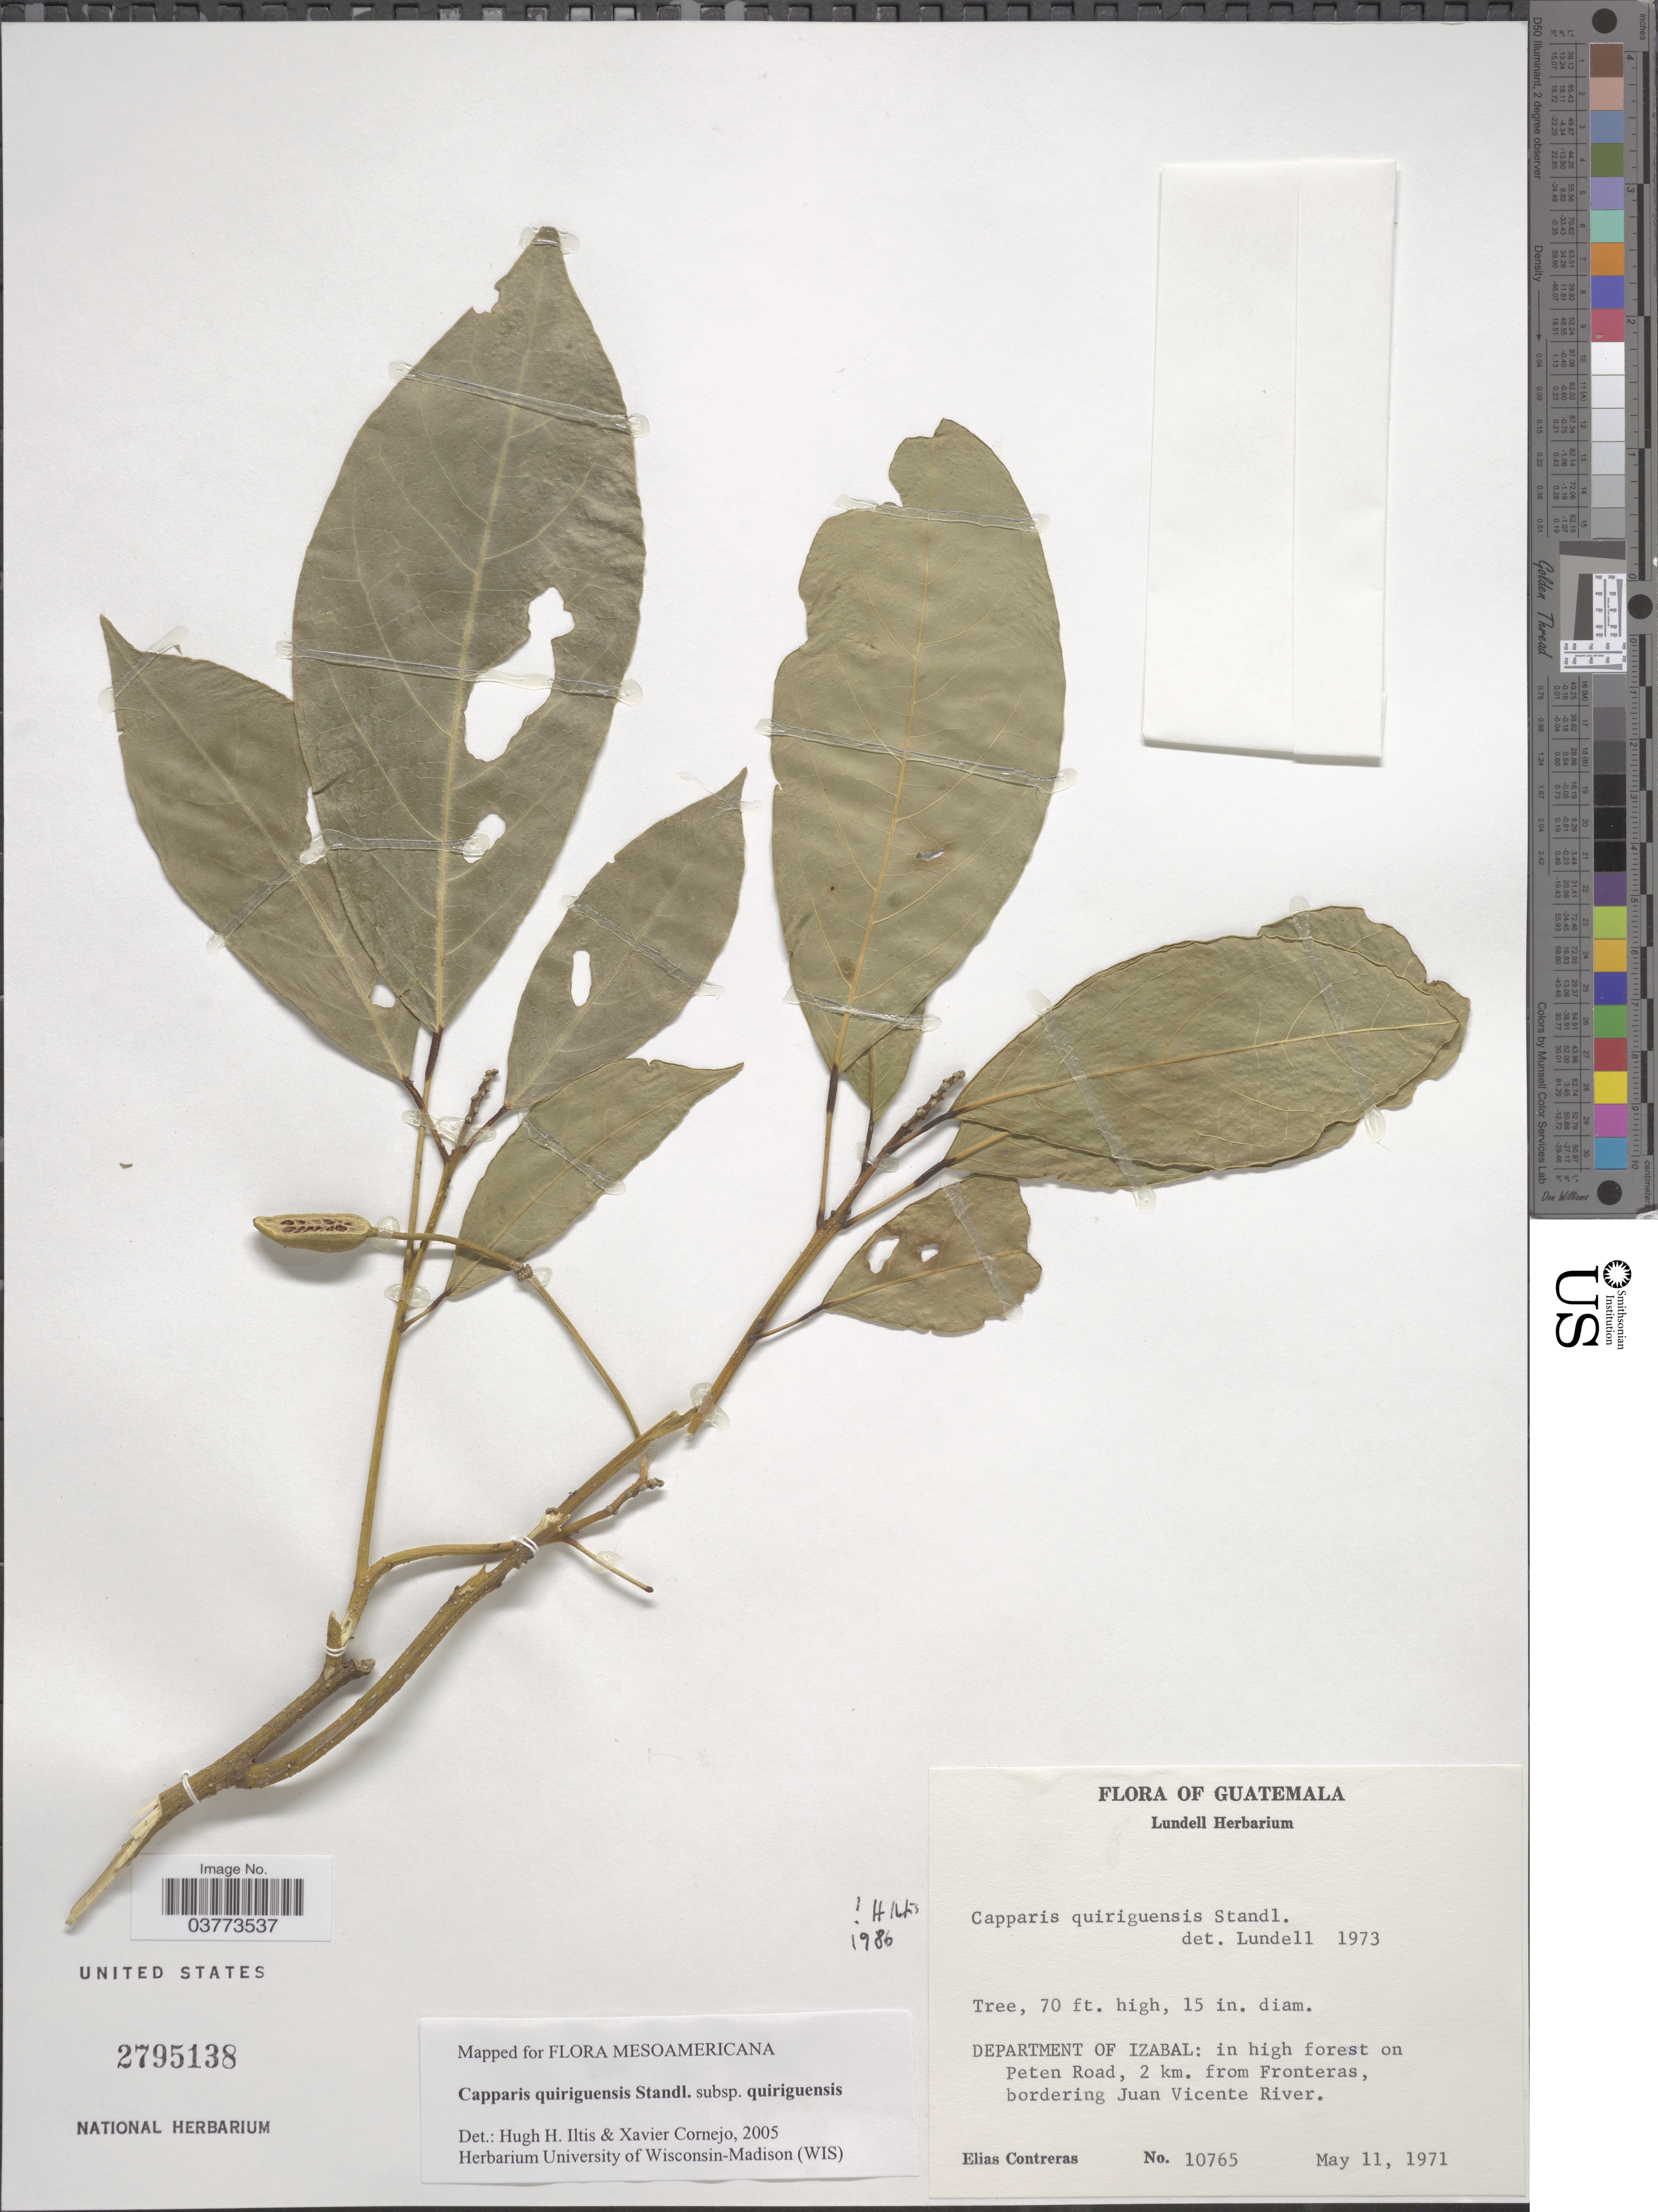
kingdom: Plantae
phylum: Tracheophyta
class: Magnoliopsida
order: Brassicales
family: Capparaceae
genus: Capparidastrum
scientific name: Capparidastrum quiriguense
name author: (Standl.) Iltis, H.H. & Cornejo, X.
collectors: E. Contreras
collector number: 10765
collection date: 1971-05-11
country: Guatemala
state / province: Izabal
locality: Department of Izabal: in high forest on Peten Road, 2 km. from Fronteras, bordering Juan Vicente River.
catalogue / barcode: US 2795138